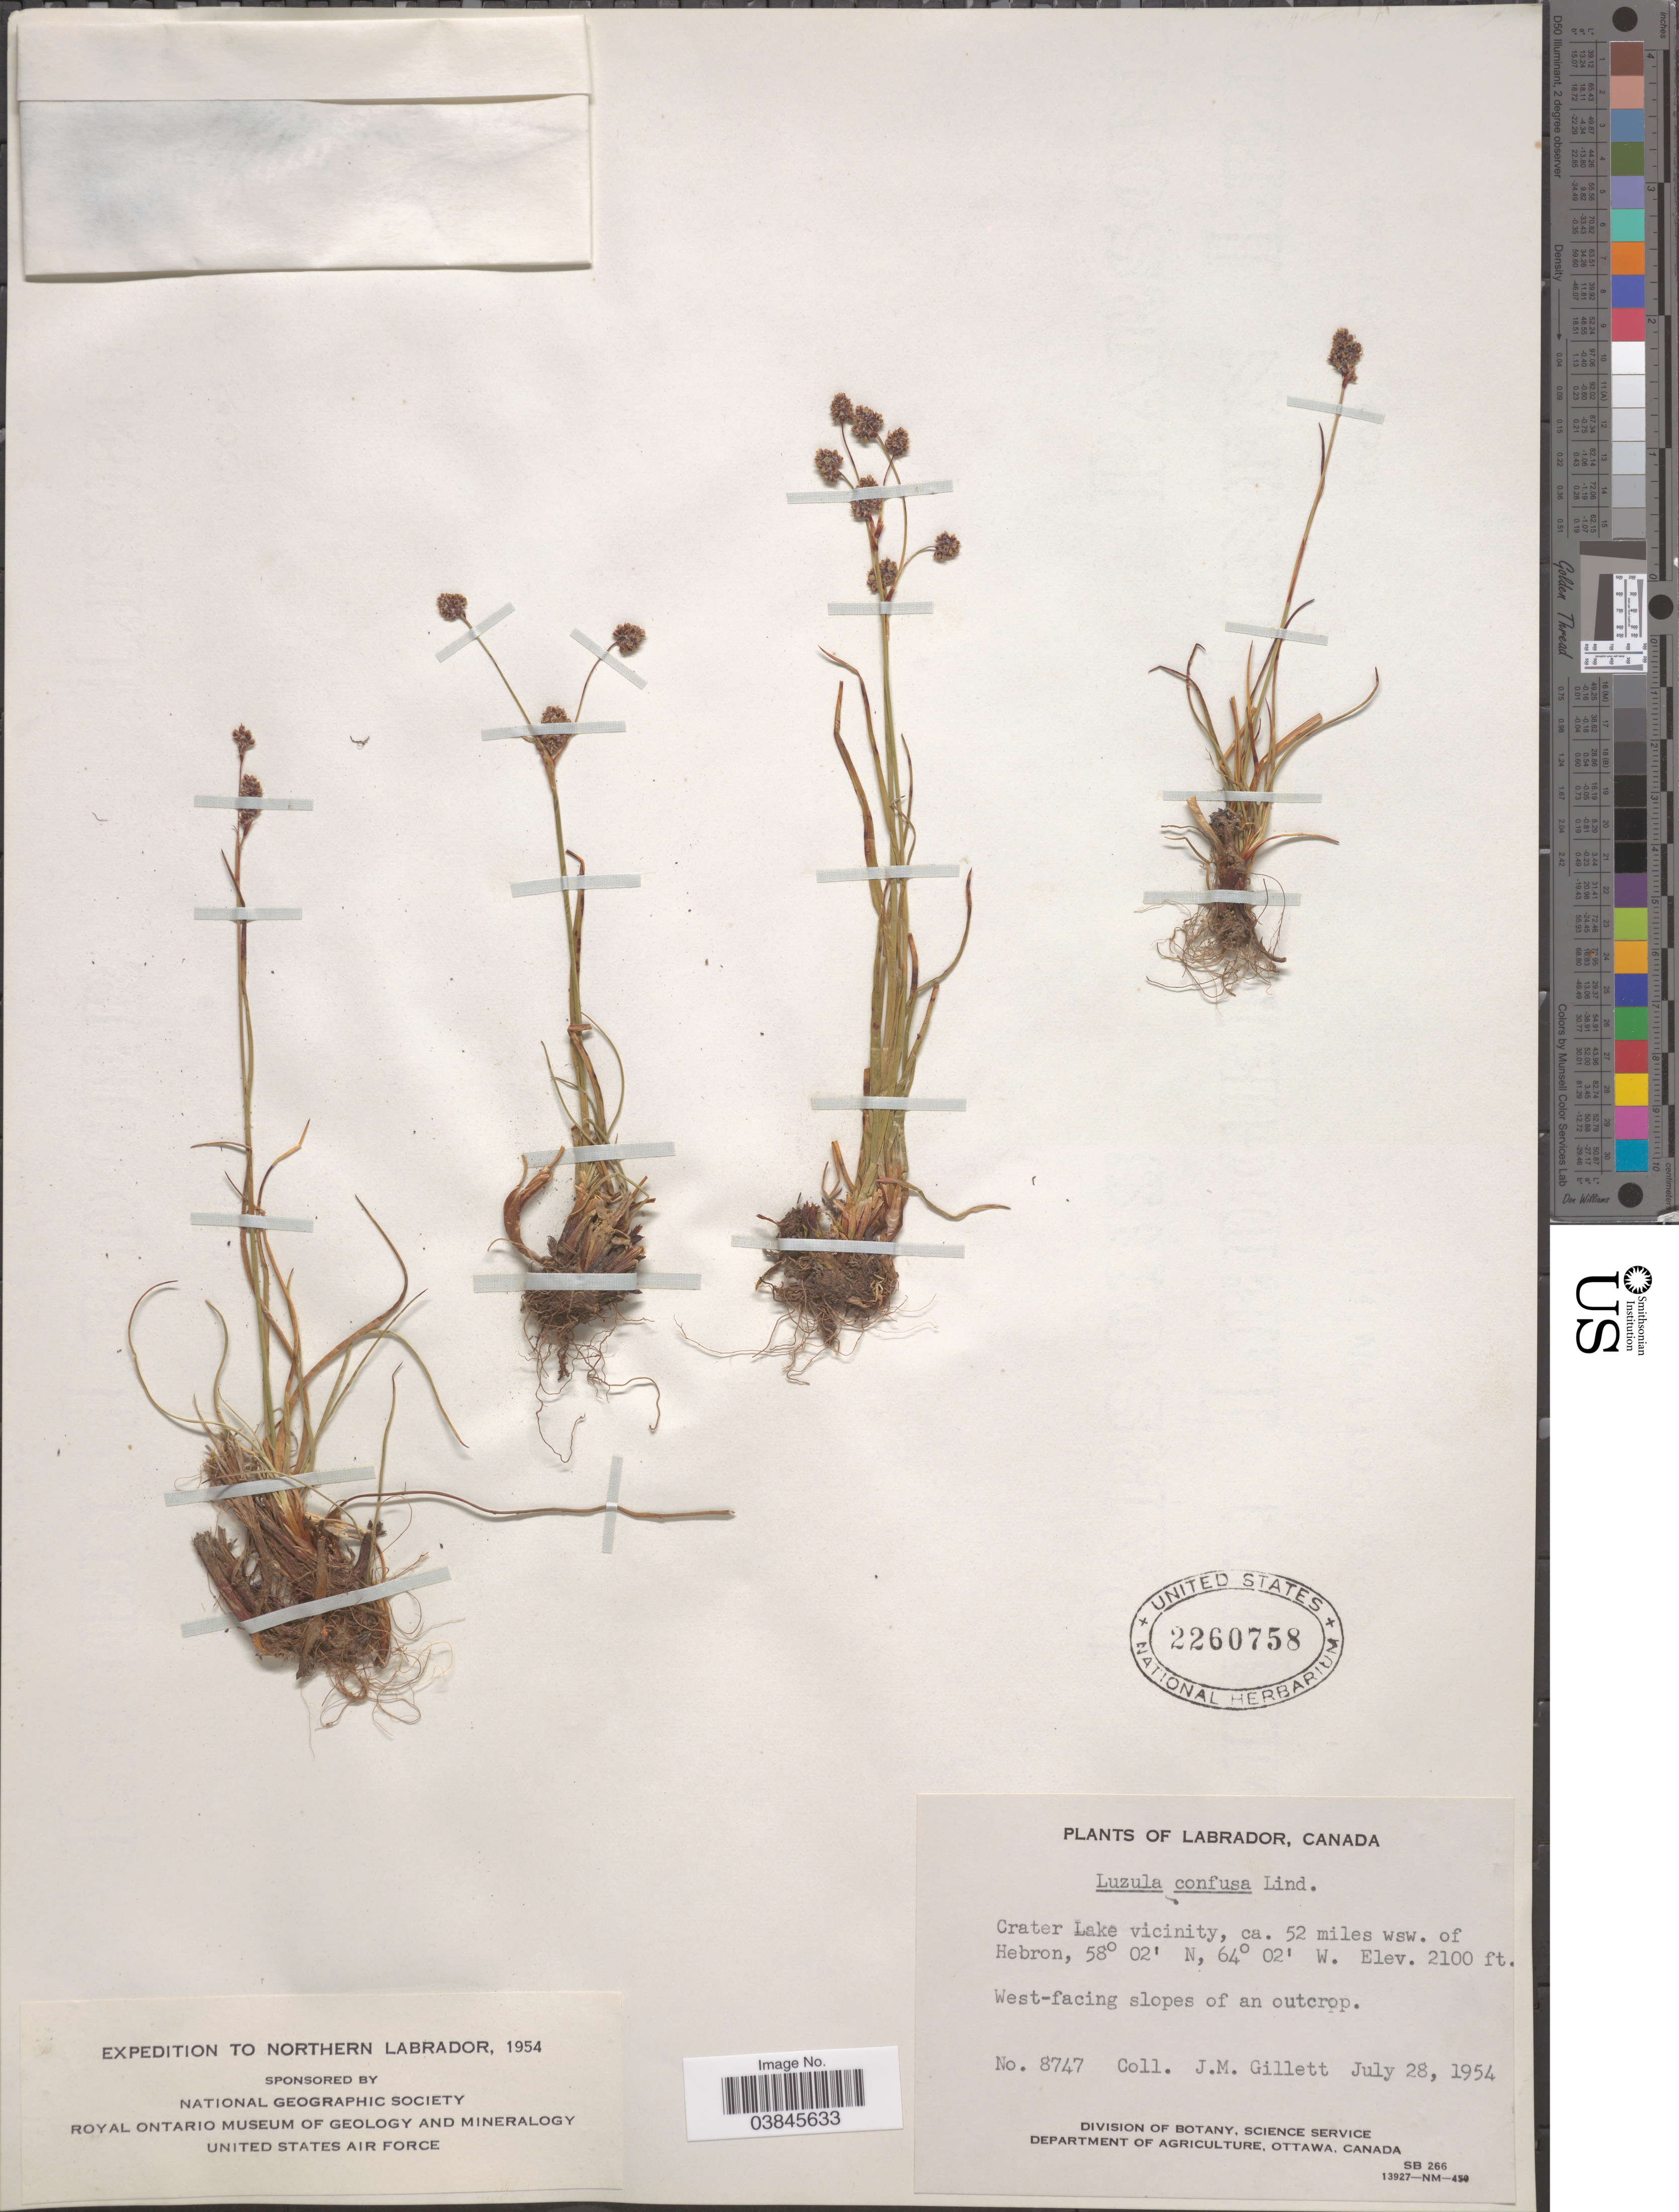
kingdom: Plantae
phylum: Tracheophyta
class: Liliopsida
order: Poales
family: Juncaceae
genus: Luzula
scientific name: Luzula confusa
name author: Lindeb.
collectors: J. M. Gillett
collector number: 8747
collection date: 1954-07-28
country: Canada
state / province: Newfoundland and Labrador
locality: Northern Labrador. Labrador. Crater Lake vicinity, ca. 52 miles wsw. of Hebron. West-facing slopes of an outcrop.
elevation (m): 640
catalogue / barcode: US 2260758